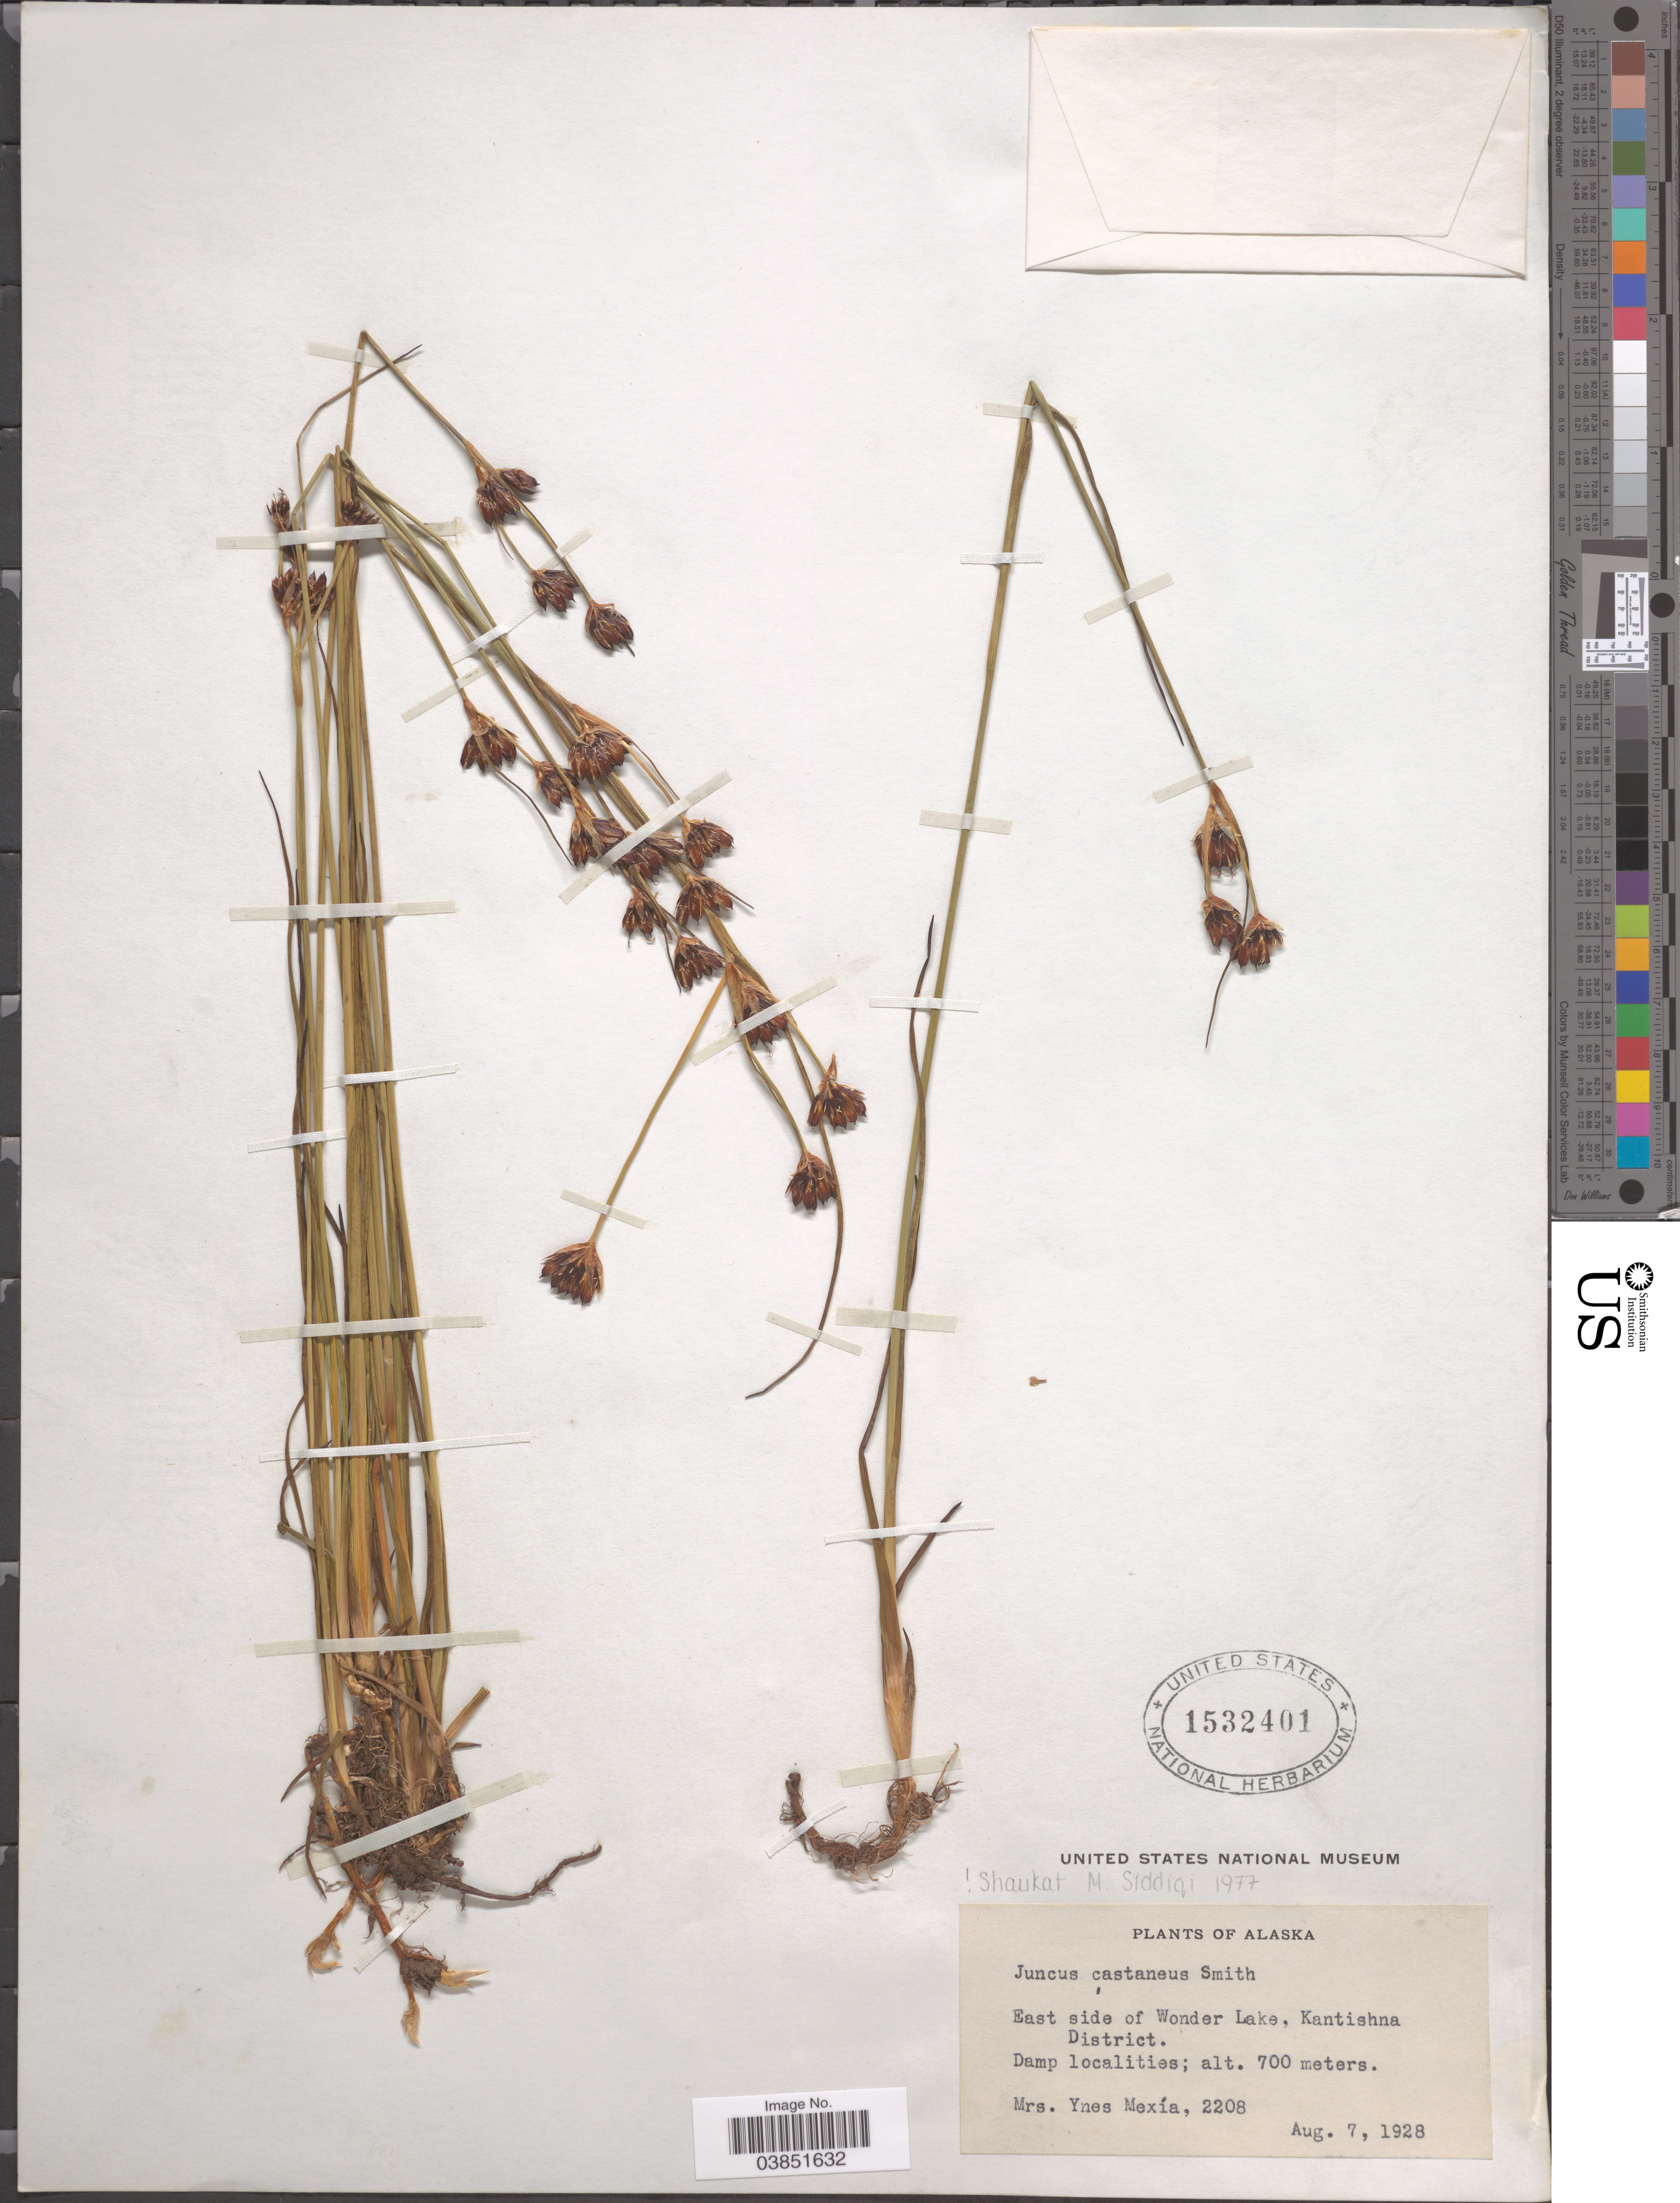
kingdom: Plantae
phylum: Tracheophyta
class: Liliopsida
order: Poales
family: Juncaceae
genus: Juncus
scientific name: Juncus castaneus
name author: Sm.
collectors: Y. Mexia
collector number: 2208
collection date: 1928-08-07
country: United States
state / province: Alaska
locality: East side of Wonder Lake, Kantishna District.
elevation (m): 700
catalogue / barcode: US 1532401